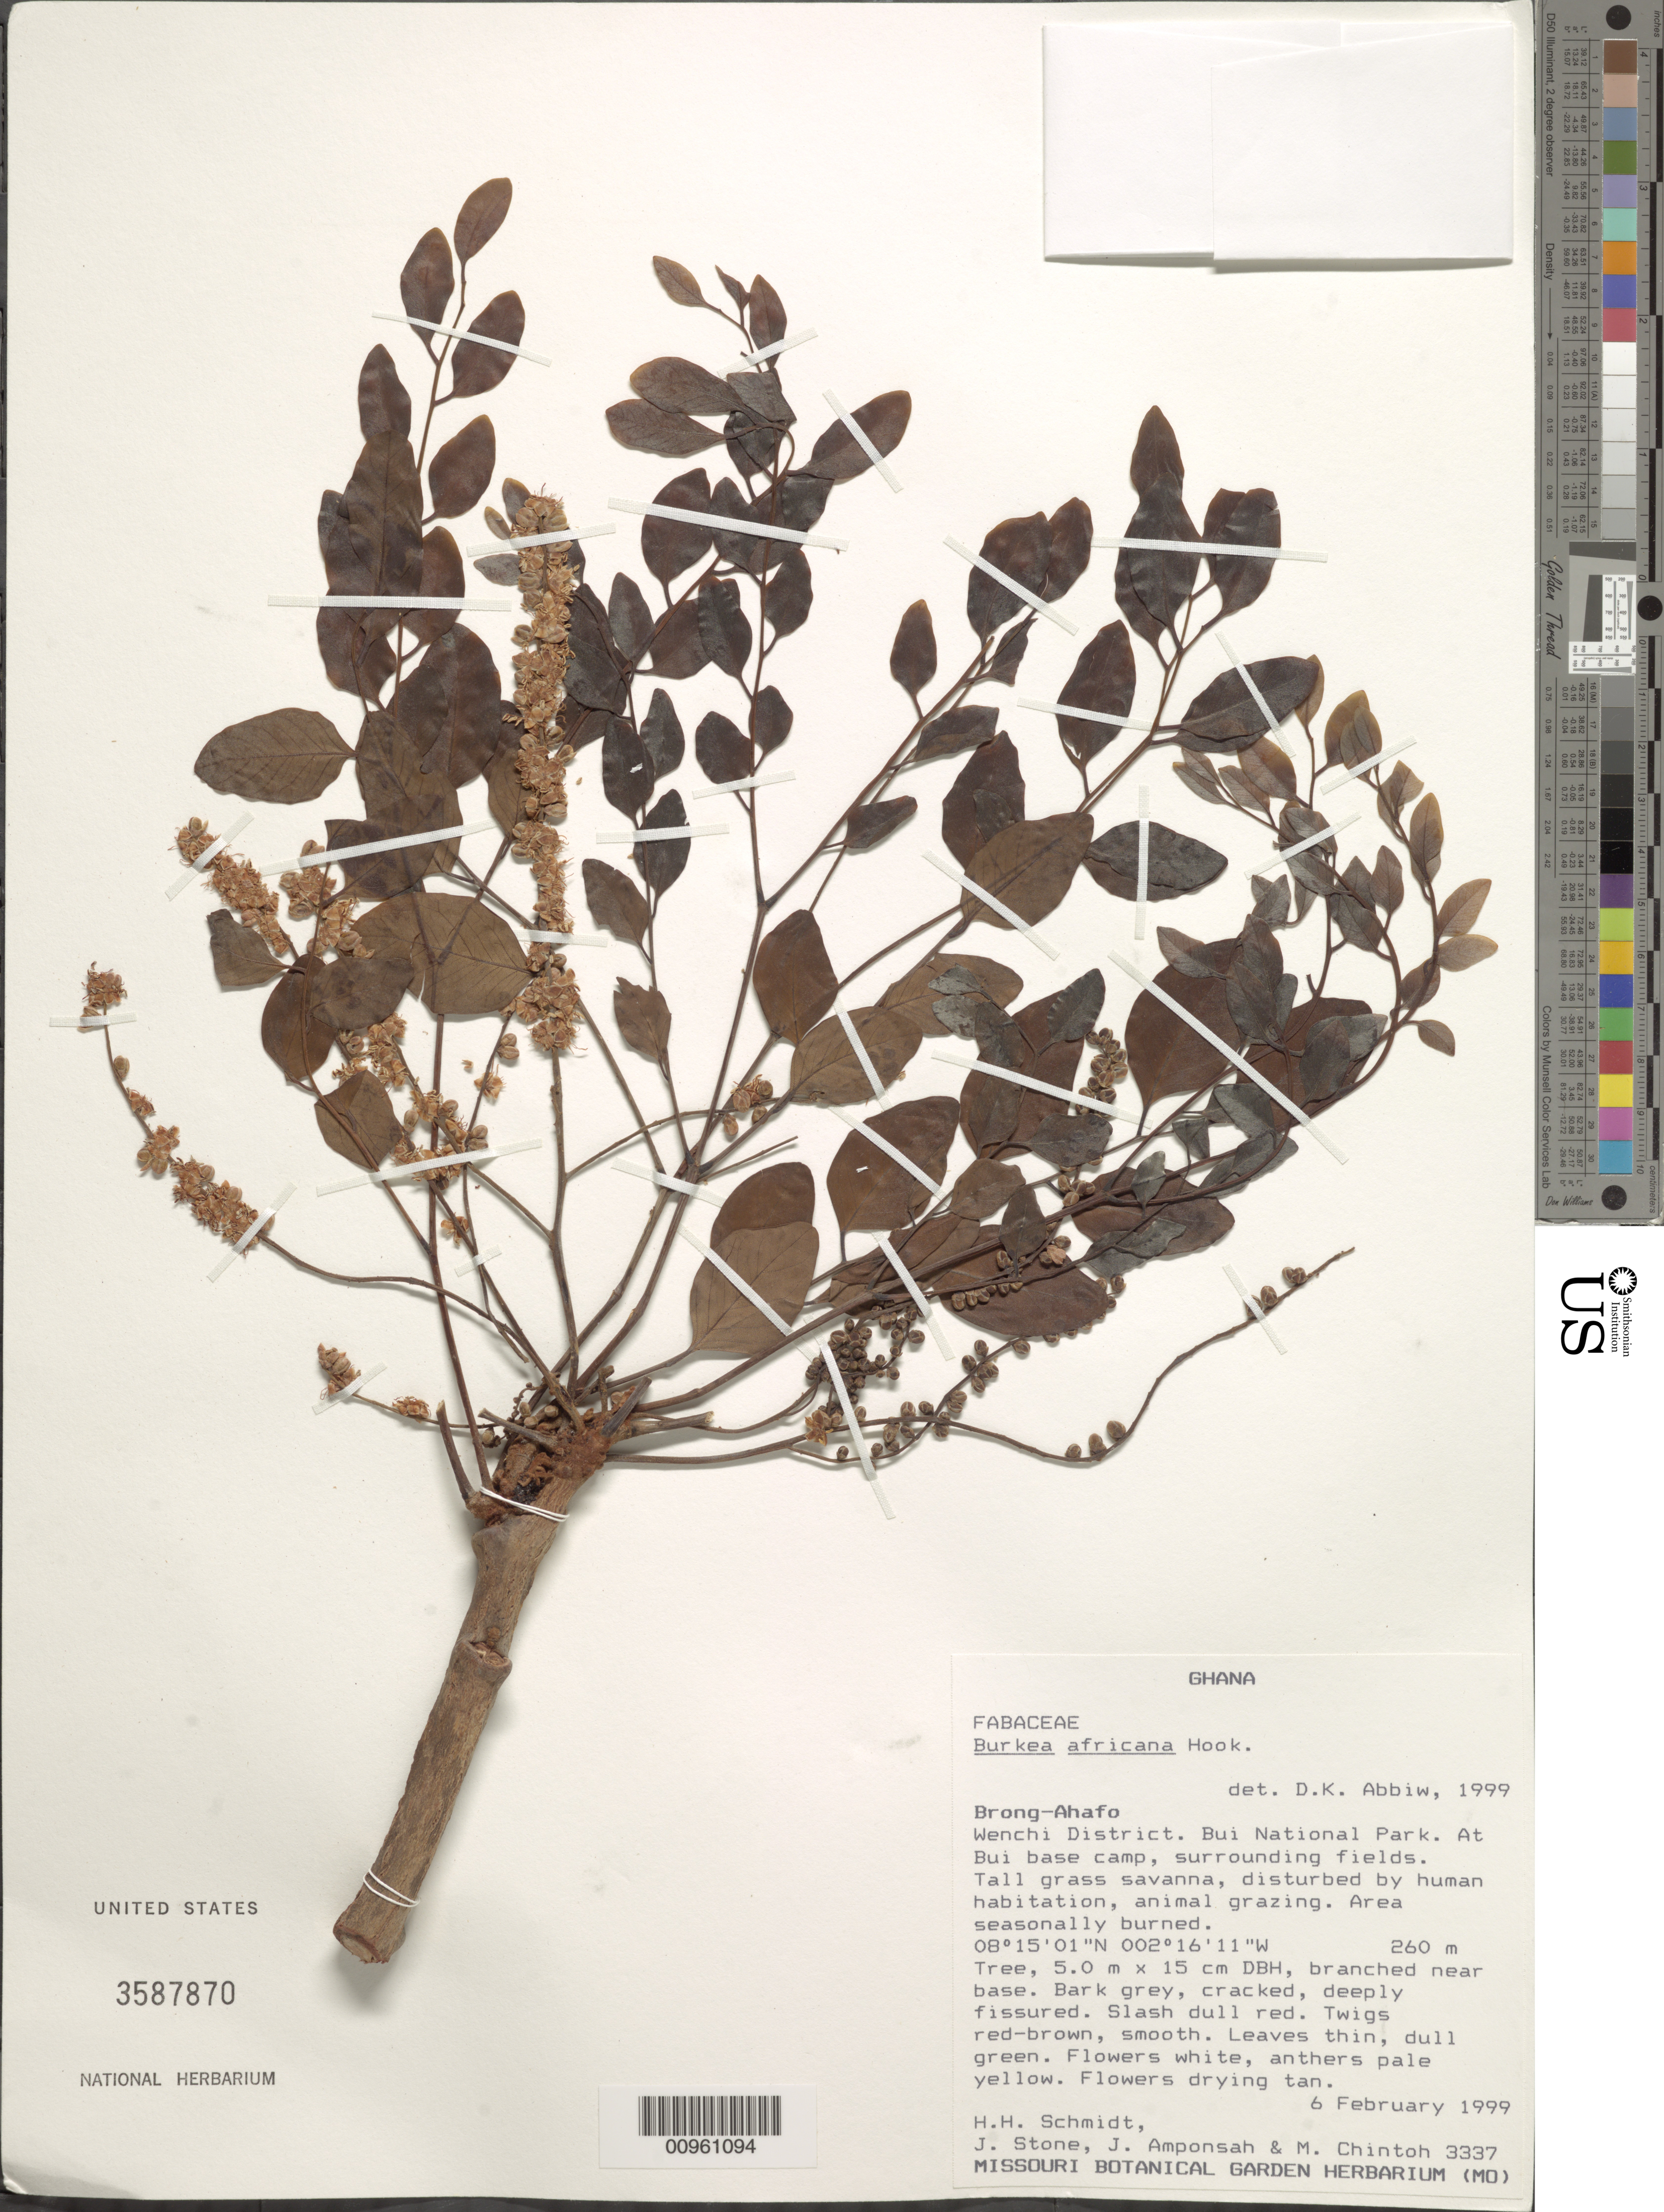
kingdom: Plantae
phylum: Tracheophyta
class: Magnoliopsida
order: Fabales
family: Fabaceae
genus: Burkea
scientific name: Burkea africana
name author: Hook.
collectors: T. Schmidt, J. Stone, J. Amponsah & M. Chintoh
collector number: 3337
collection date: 1999-02-06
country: Ghana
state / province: Brong-Ahafo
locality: Wenchi District, Bui National Park, at Bui base camp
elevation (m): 260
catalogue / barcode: US 3587870